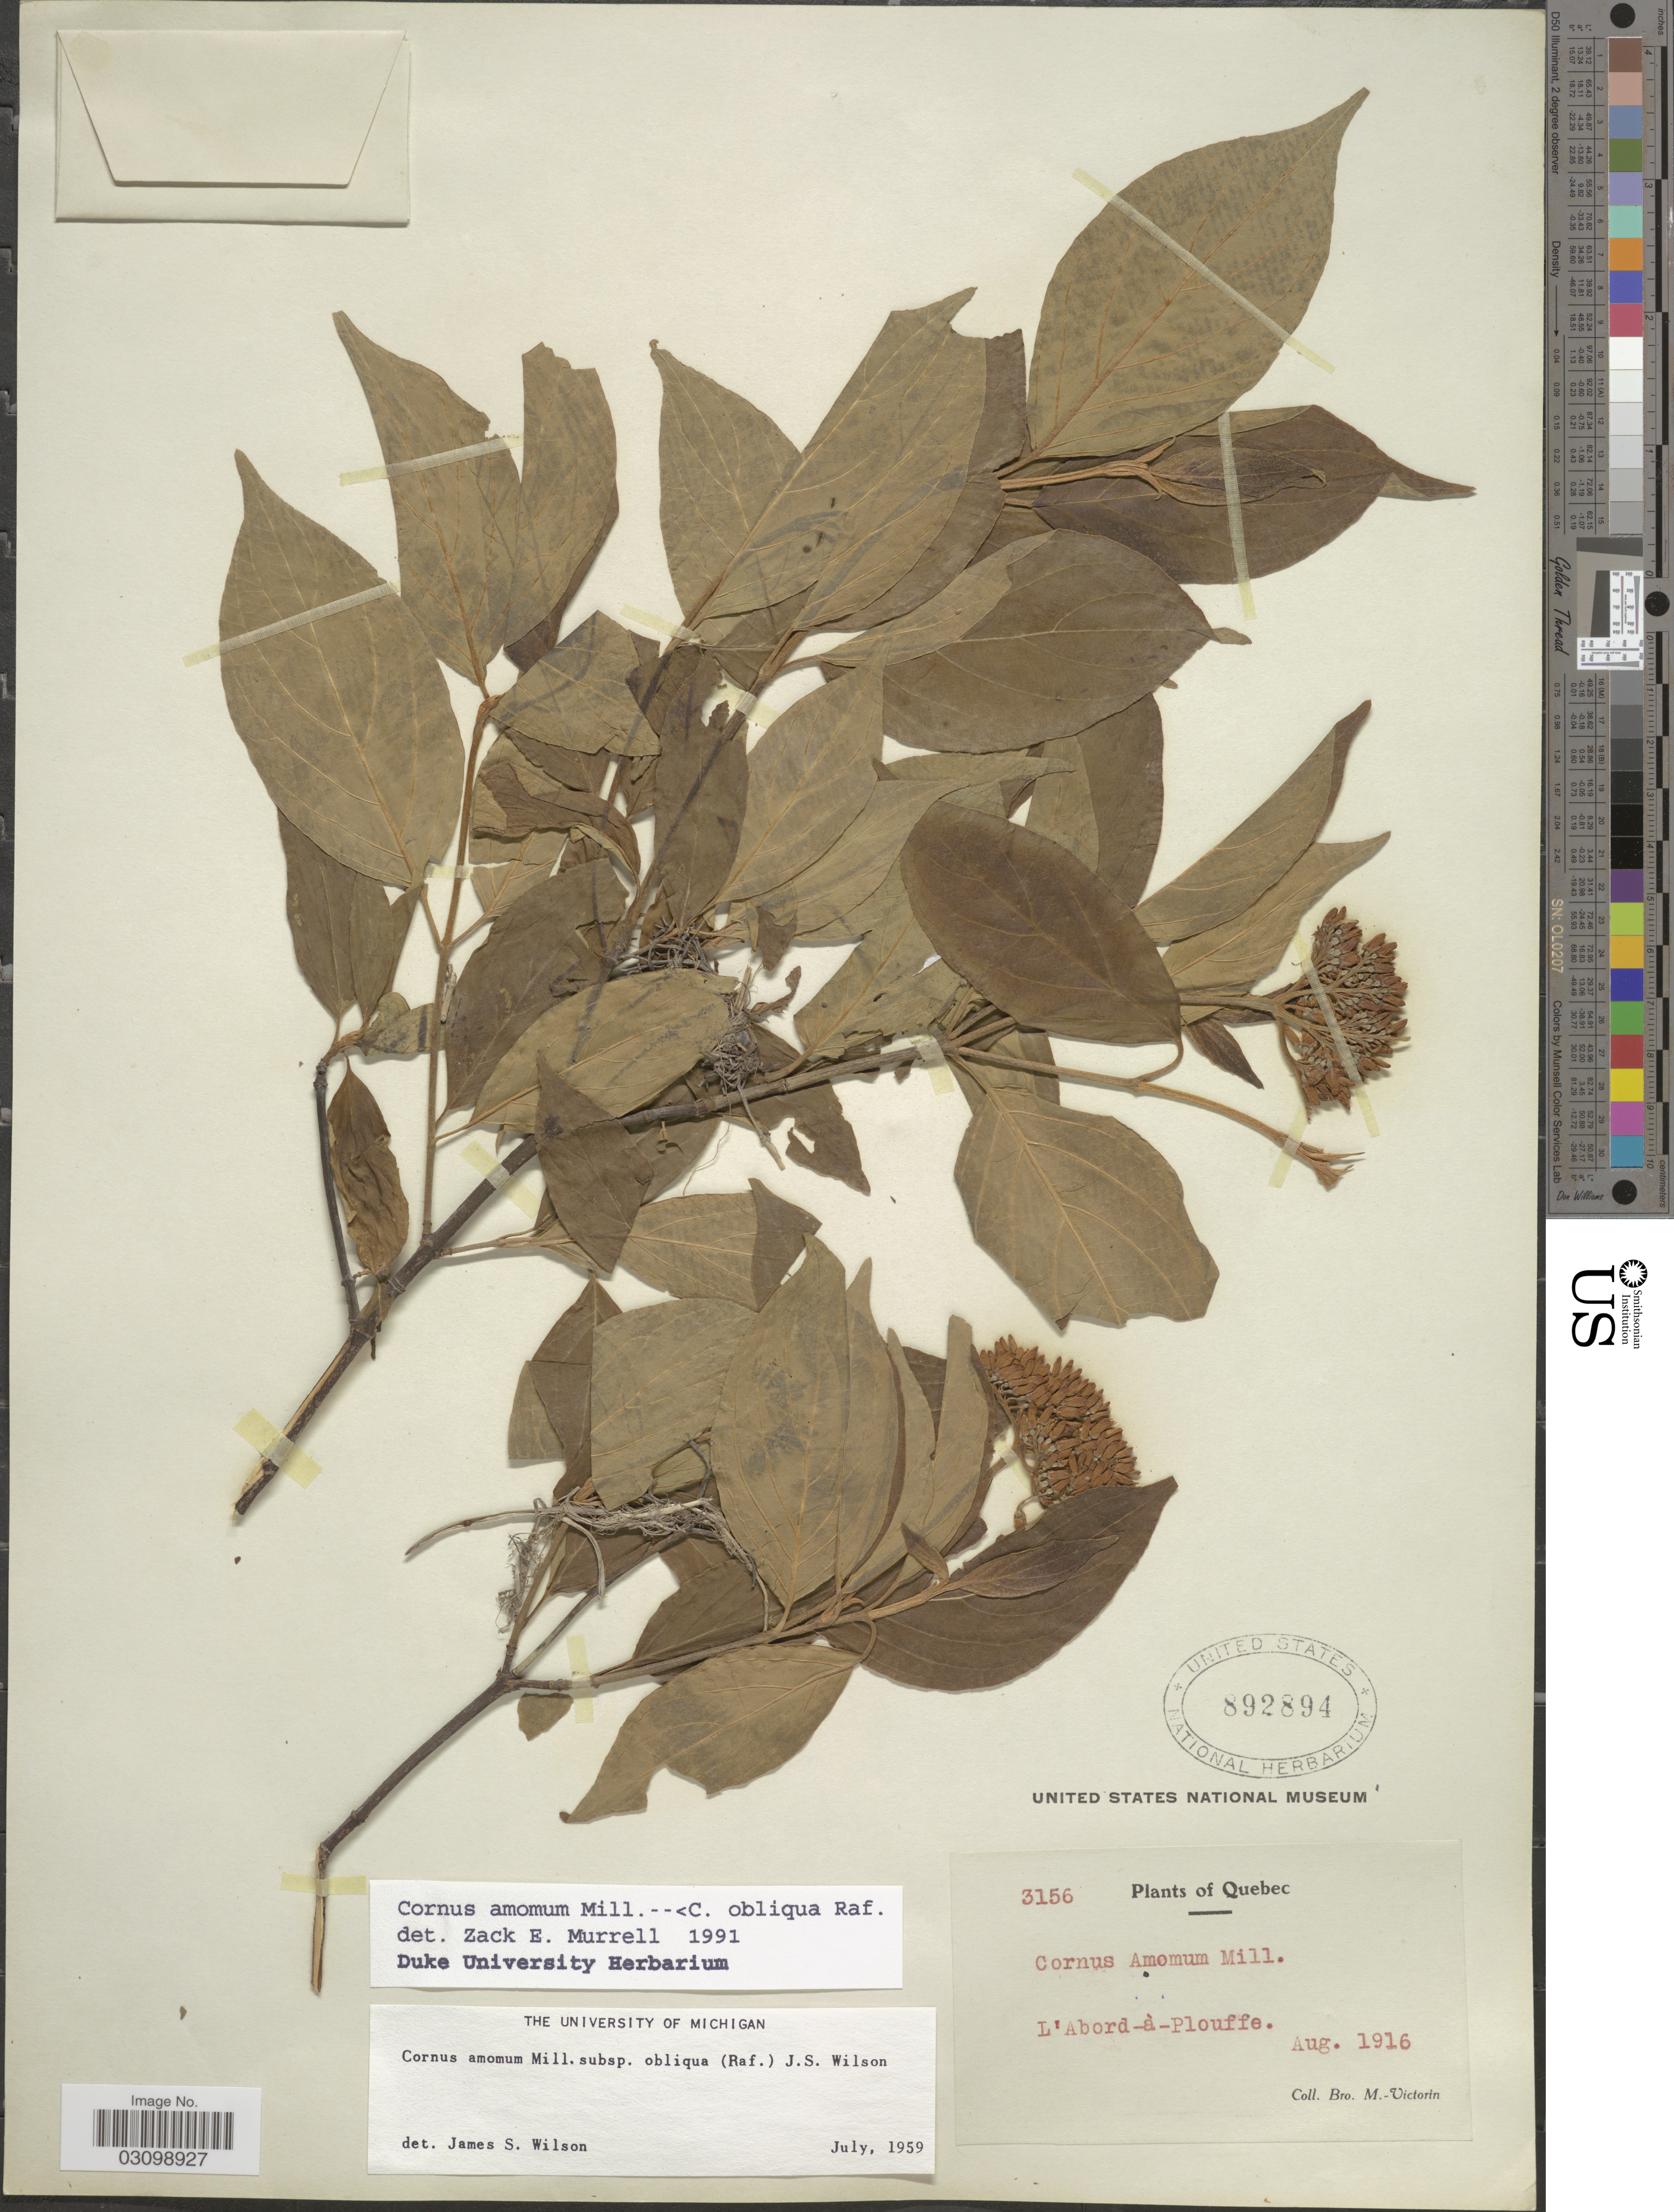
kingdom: Plantae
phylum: Tracheophyta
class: Magnoliopsida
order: Cornales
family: Cornaceae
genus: Cornus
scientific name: Cornus amomum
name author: Mill.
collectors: Fr. Marie-Victorin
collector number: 3156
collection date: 1916-08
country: Canada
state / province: Quebec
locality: L'Abord-à-Plouffe.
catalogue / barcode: US 892894